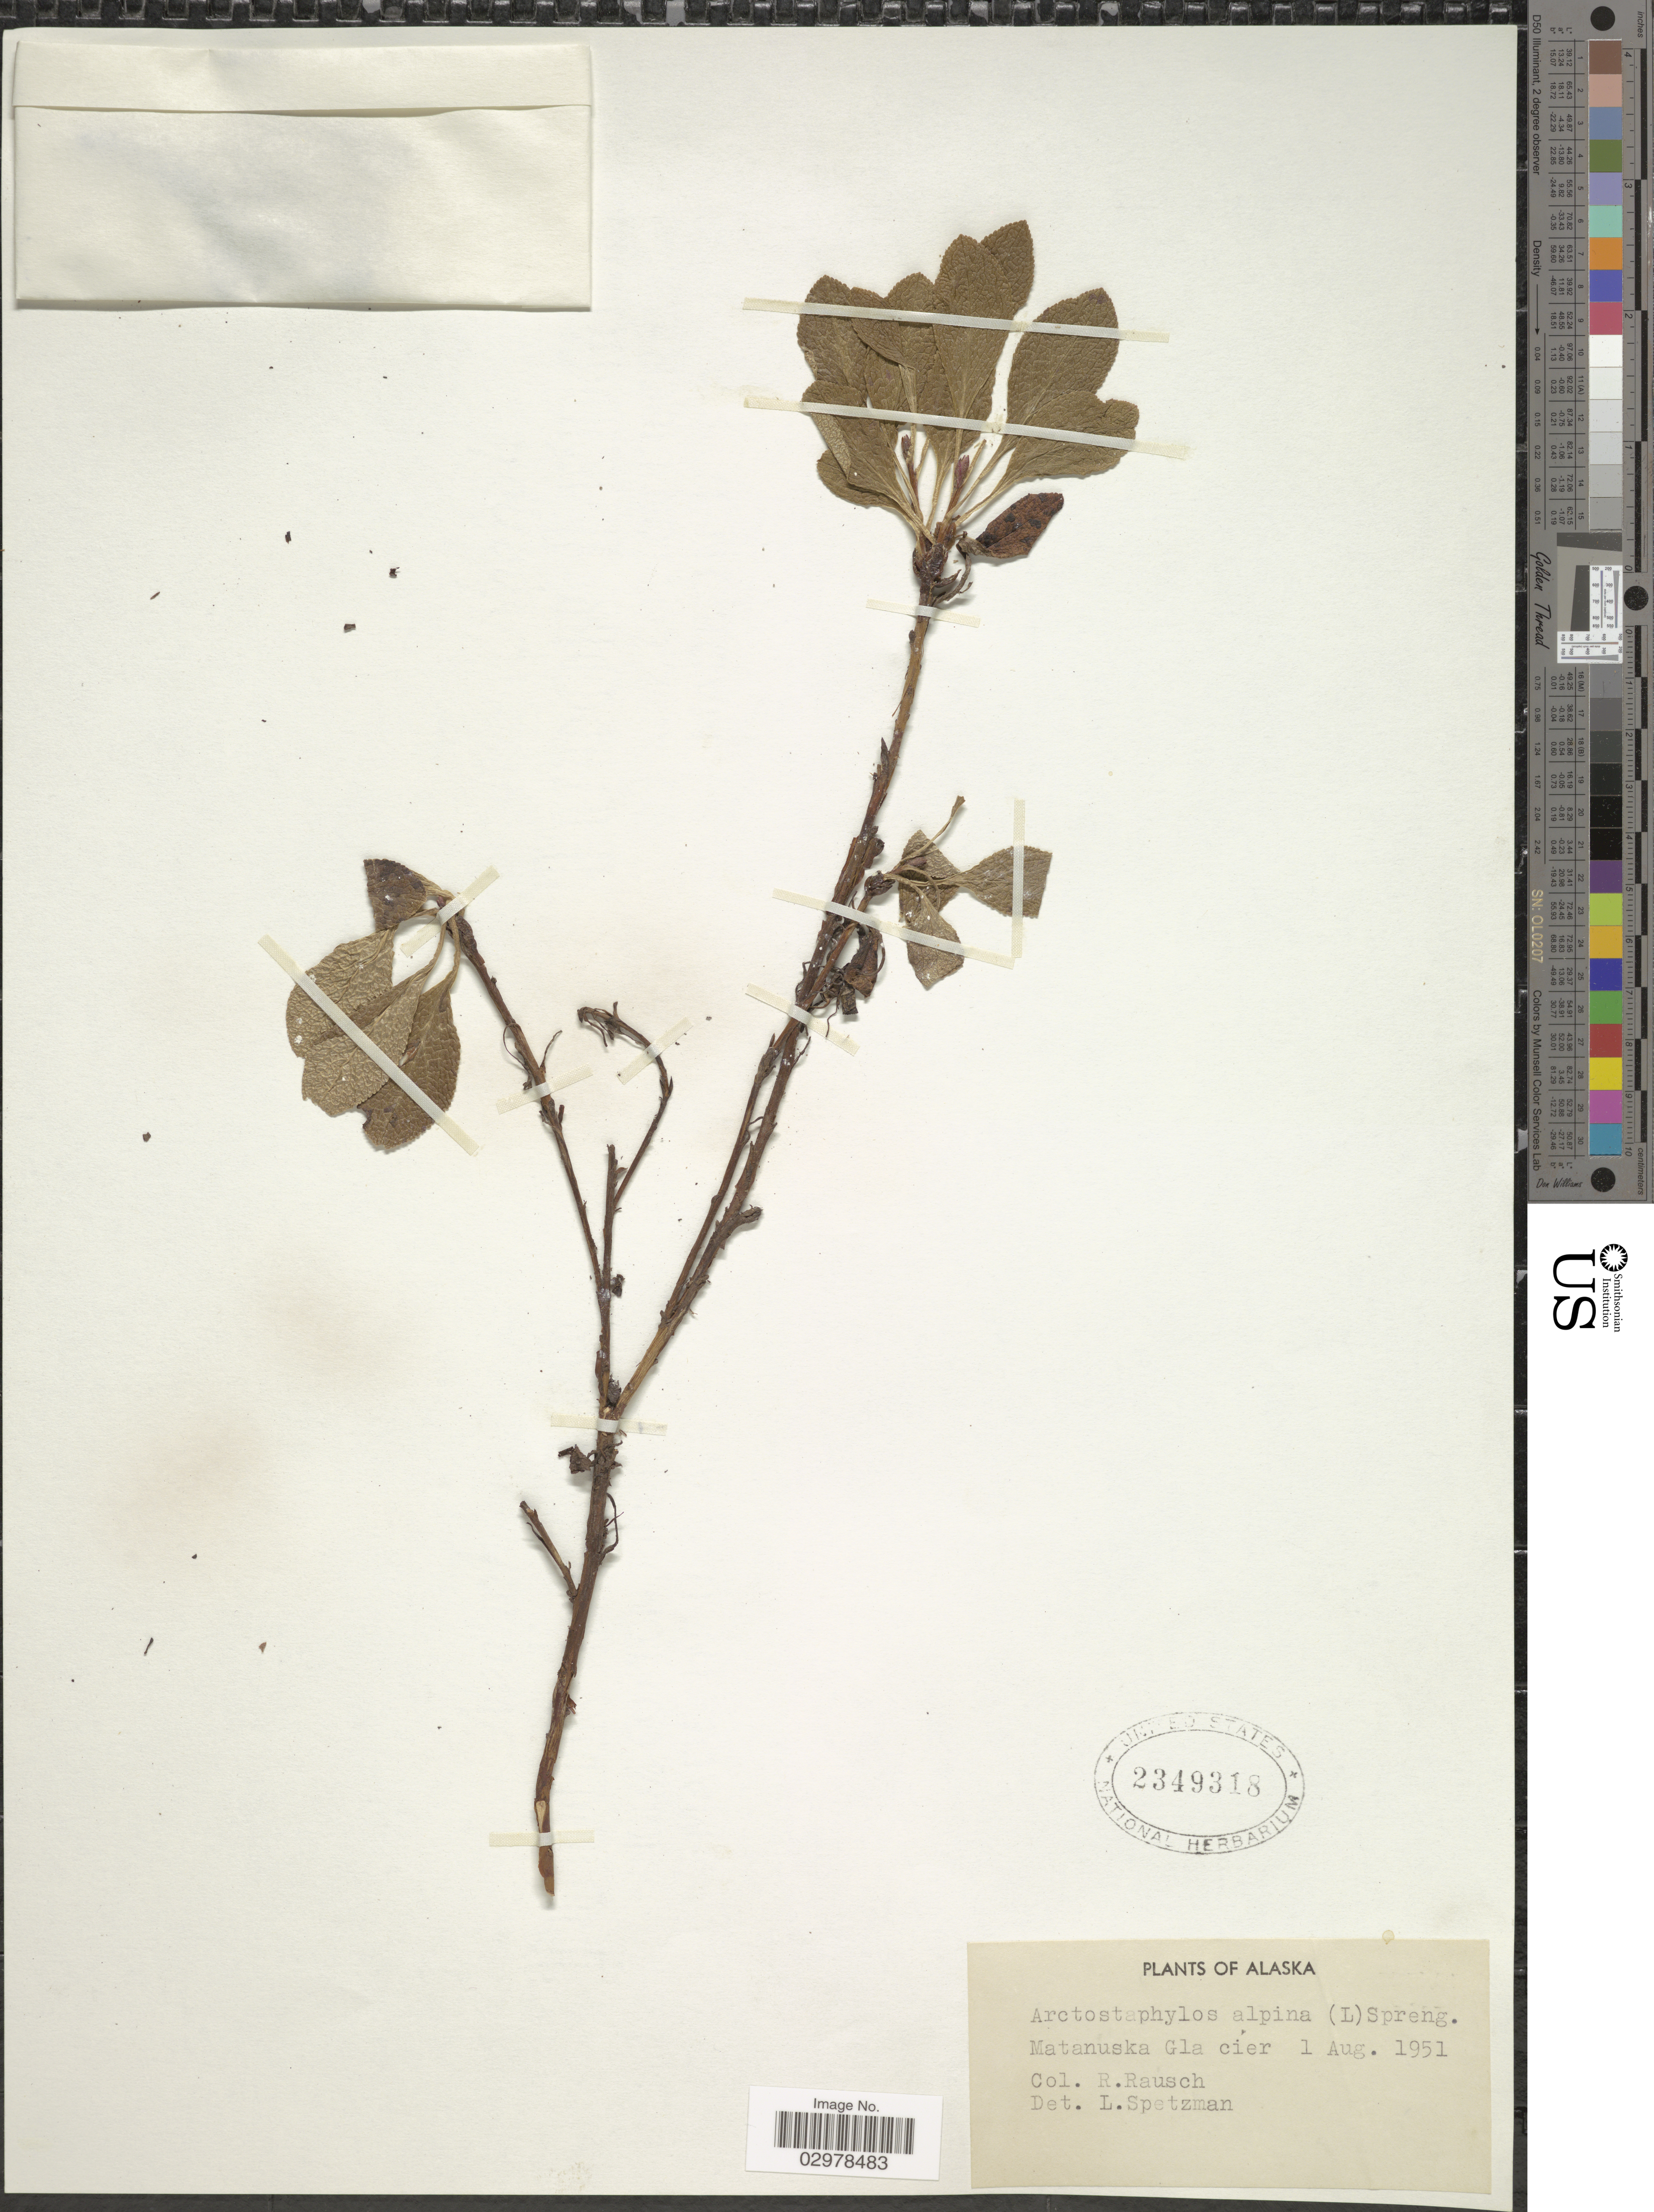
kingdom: Plantae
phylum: Tracheophyta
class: Magnoliopsida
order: Ericales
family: Ericaceae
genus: Arctostaphylos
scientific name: Arctostaphylos alpina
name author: (L.) Spreng.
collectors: R. Rausch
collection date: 1951-08-01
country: United States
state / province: Alaska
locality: Matanuska Glacier.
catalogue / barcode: US 2349318